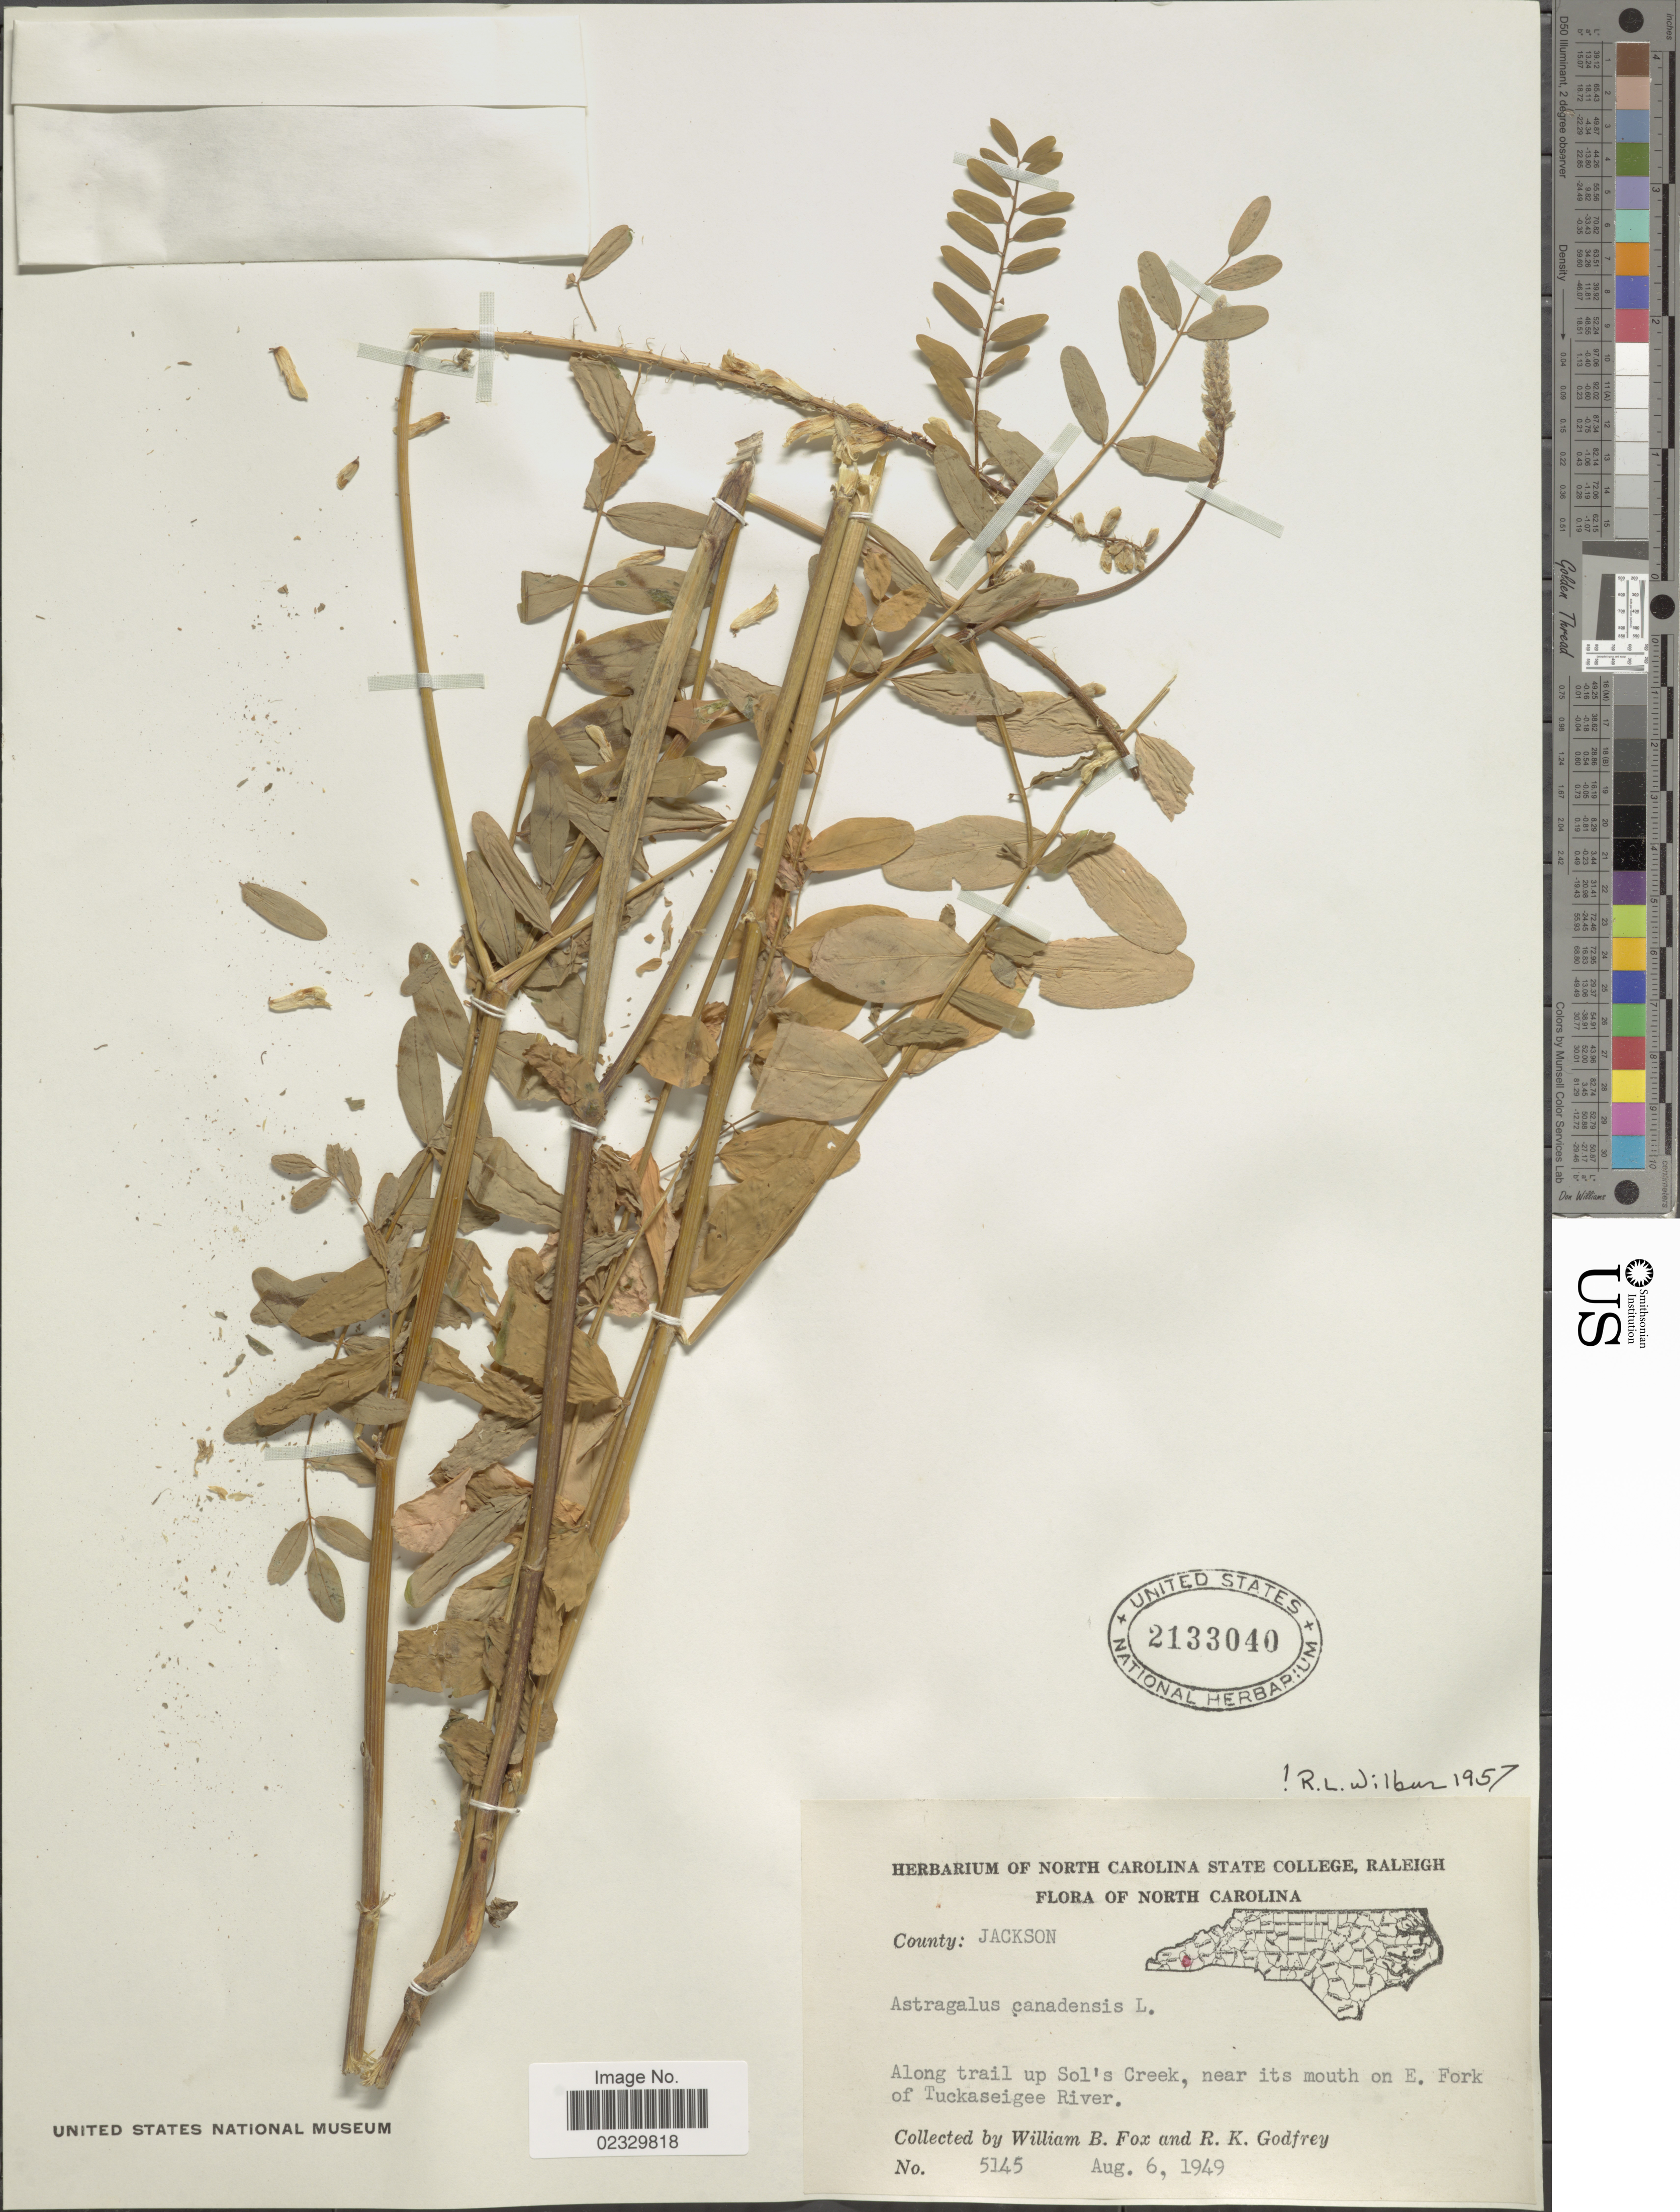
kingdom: Plantae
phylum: Tracheophyta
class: Magnoliopsida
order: Fabales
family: Fabaceae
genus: Astragalus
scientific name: Astragalus canadensis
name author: L.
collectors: W. B. Fox & R. K. Godfrey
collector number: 5145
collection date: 1949-08-06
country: United States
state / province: North Carolina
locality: Along trail up Sol's Creek, near its mouth on E. Fork of Tuckaseigee River, County Jackson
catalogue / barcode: US 2133040